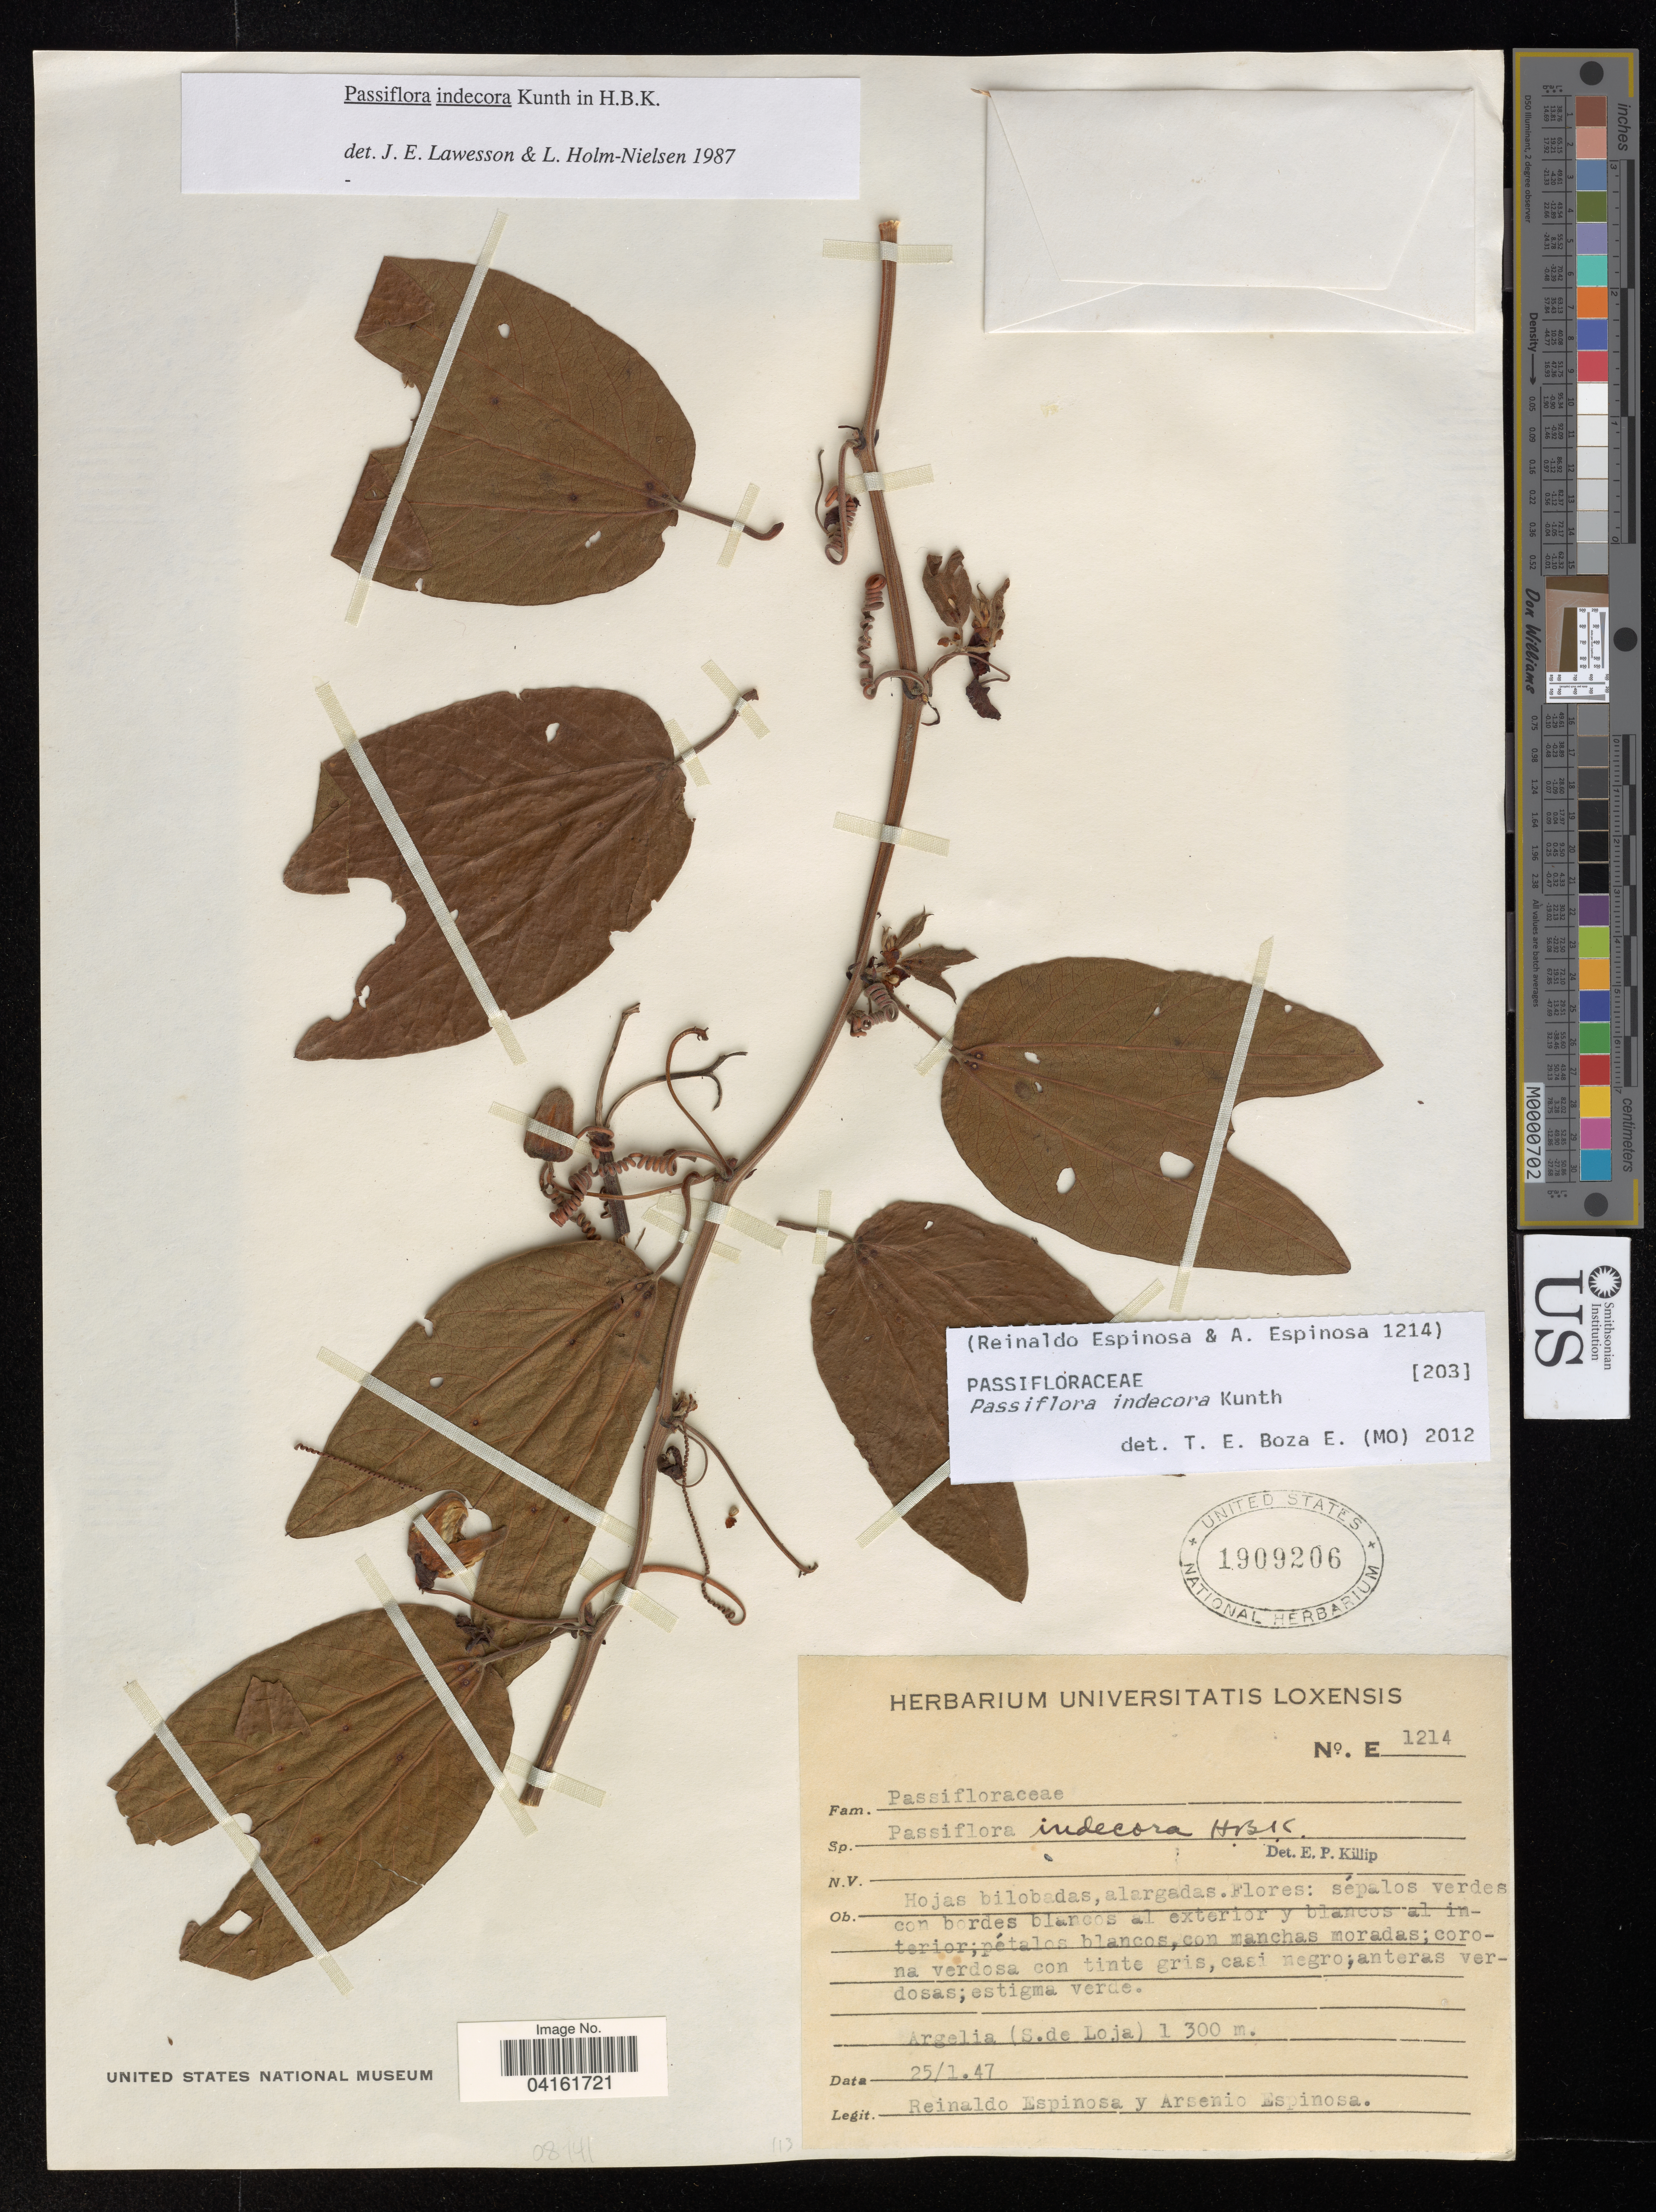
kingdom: Plantae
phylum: Tracheophyta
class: Magnoliopsida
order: Malpighiales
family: Passifloraceae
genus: Passiflora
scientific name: Passiflora indecora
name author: Kunth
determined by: Boza E., T. E.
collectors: R. Espinosa & A. Espinosa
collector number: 1214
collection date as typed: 25 1 47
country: Ecuador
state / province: Loja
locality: Argelia (S. de Loja).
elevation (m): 1300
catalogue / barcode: US 1909206